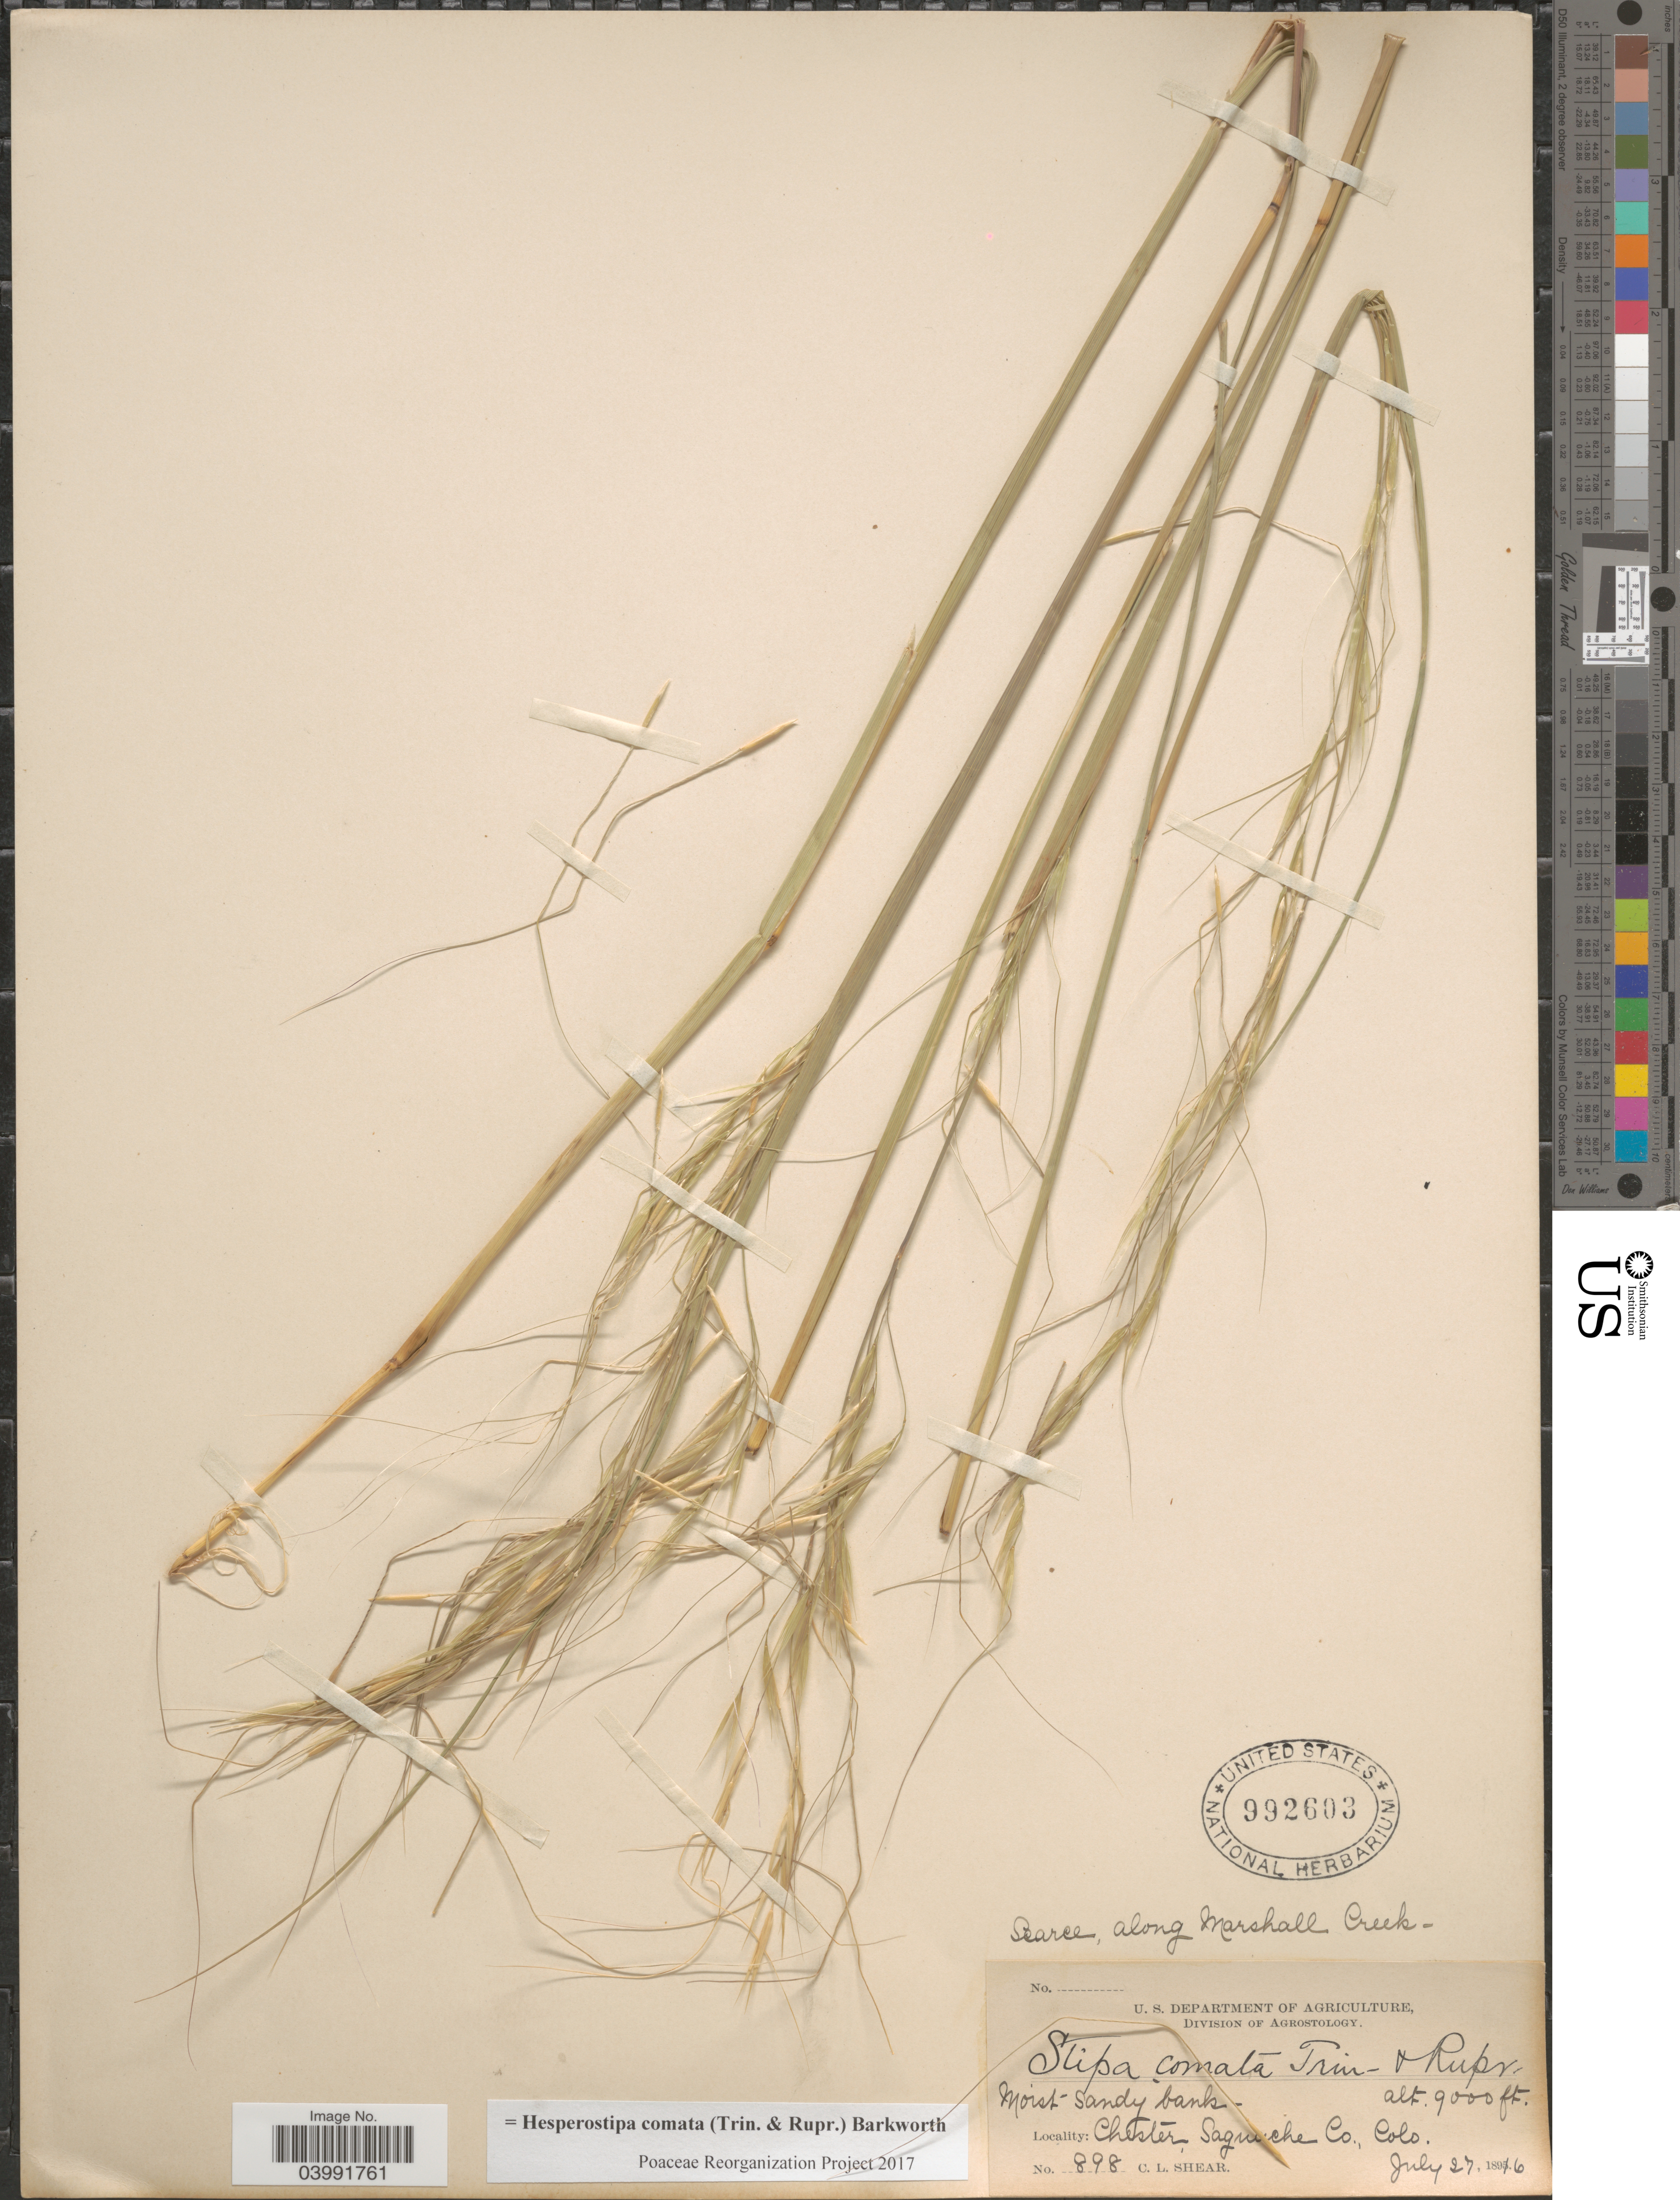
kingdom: Plantae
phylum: Tracheophyta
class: Liliopsida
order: Poales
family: Poaceae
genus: Hesperostipa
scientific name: Hesperostipa comata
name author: (Trin. & Rupr.) Barkworth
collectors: C. L. Shear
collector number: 898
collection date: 1816-07-27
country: United States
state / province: Colorado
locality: Chester Saguache Co.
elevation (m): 2743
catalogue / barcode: US 992603